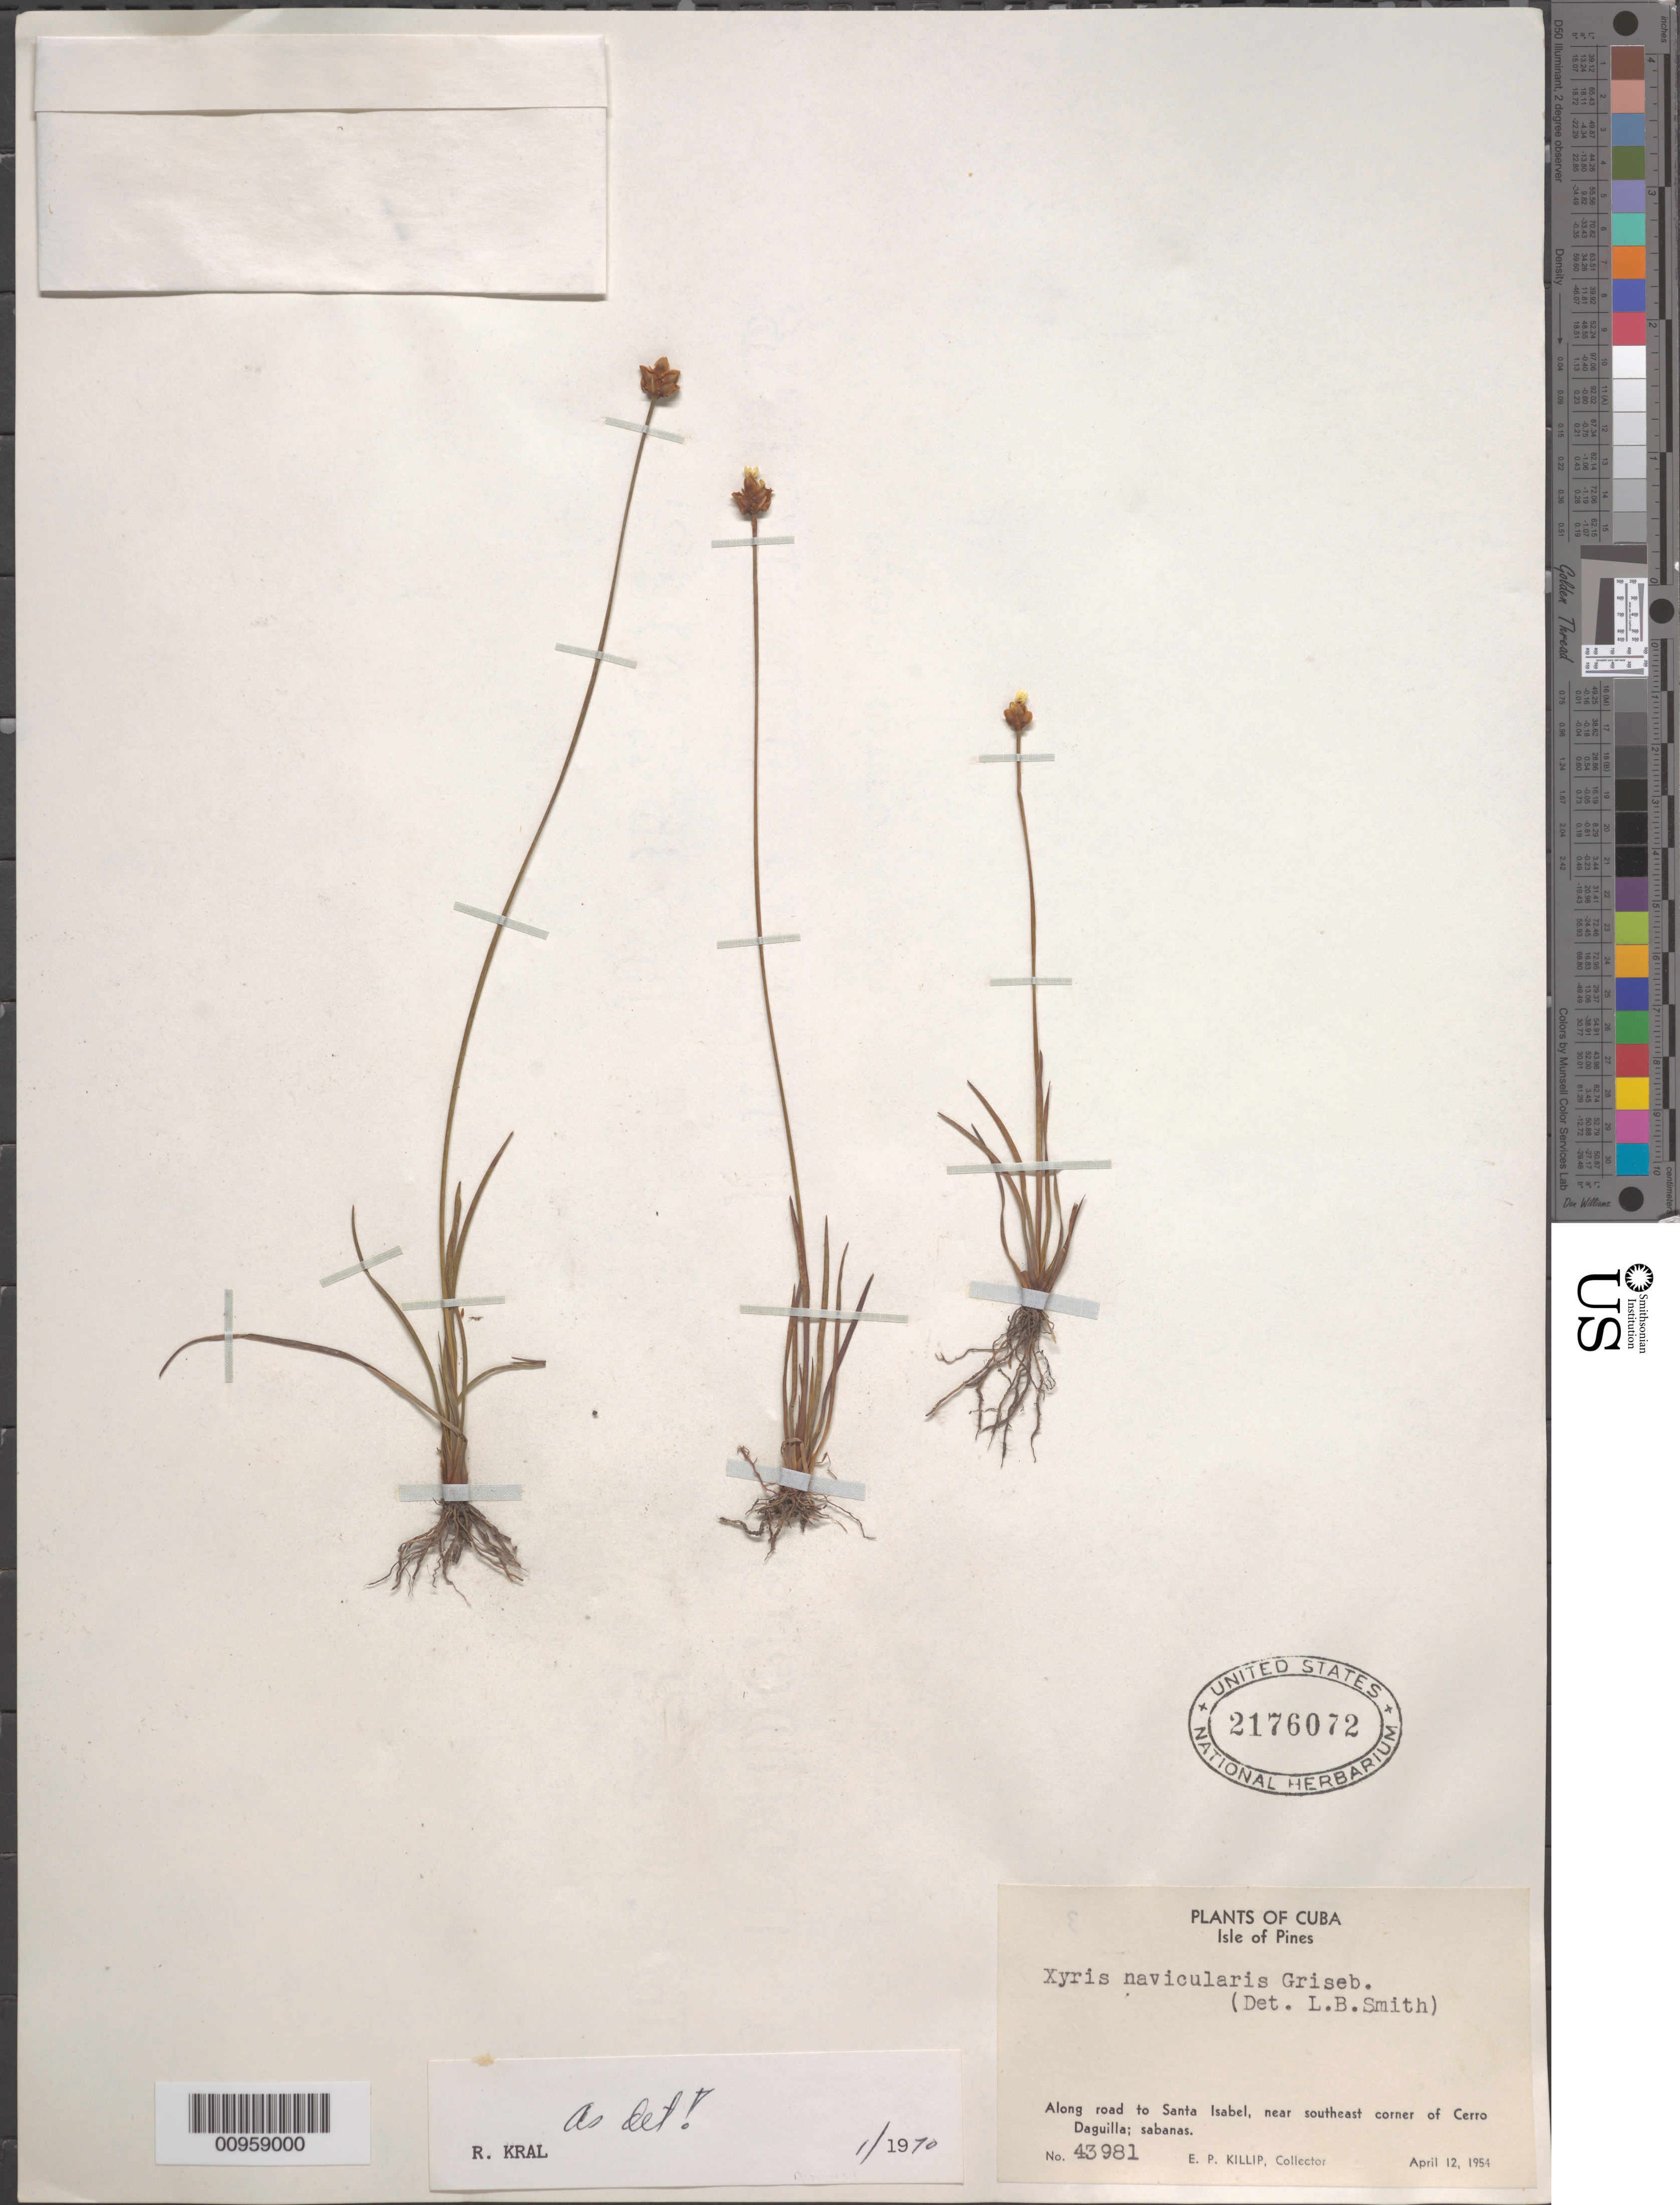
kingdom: Plantae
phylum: Tracheophyta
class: Liliopsida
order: Poales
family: Xyridaceae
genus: Xyris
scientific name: Xyris navicularis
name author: Griseb.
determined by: Kral, Robert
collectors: E. P. Killip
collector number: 43981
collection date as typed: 12 Apr 1954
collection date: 1954-04-12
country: Cuba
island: Isla de la Juventud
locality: Isle of Pines, Along road to Santa Isabel, near southeast corner of Cerro Daguilla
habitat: Sabanas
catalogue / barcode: US 2176072